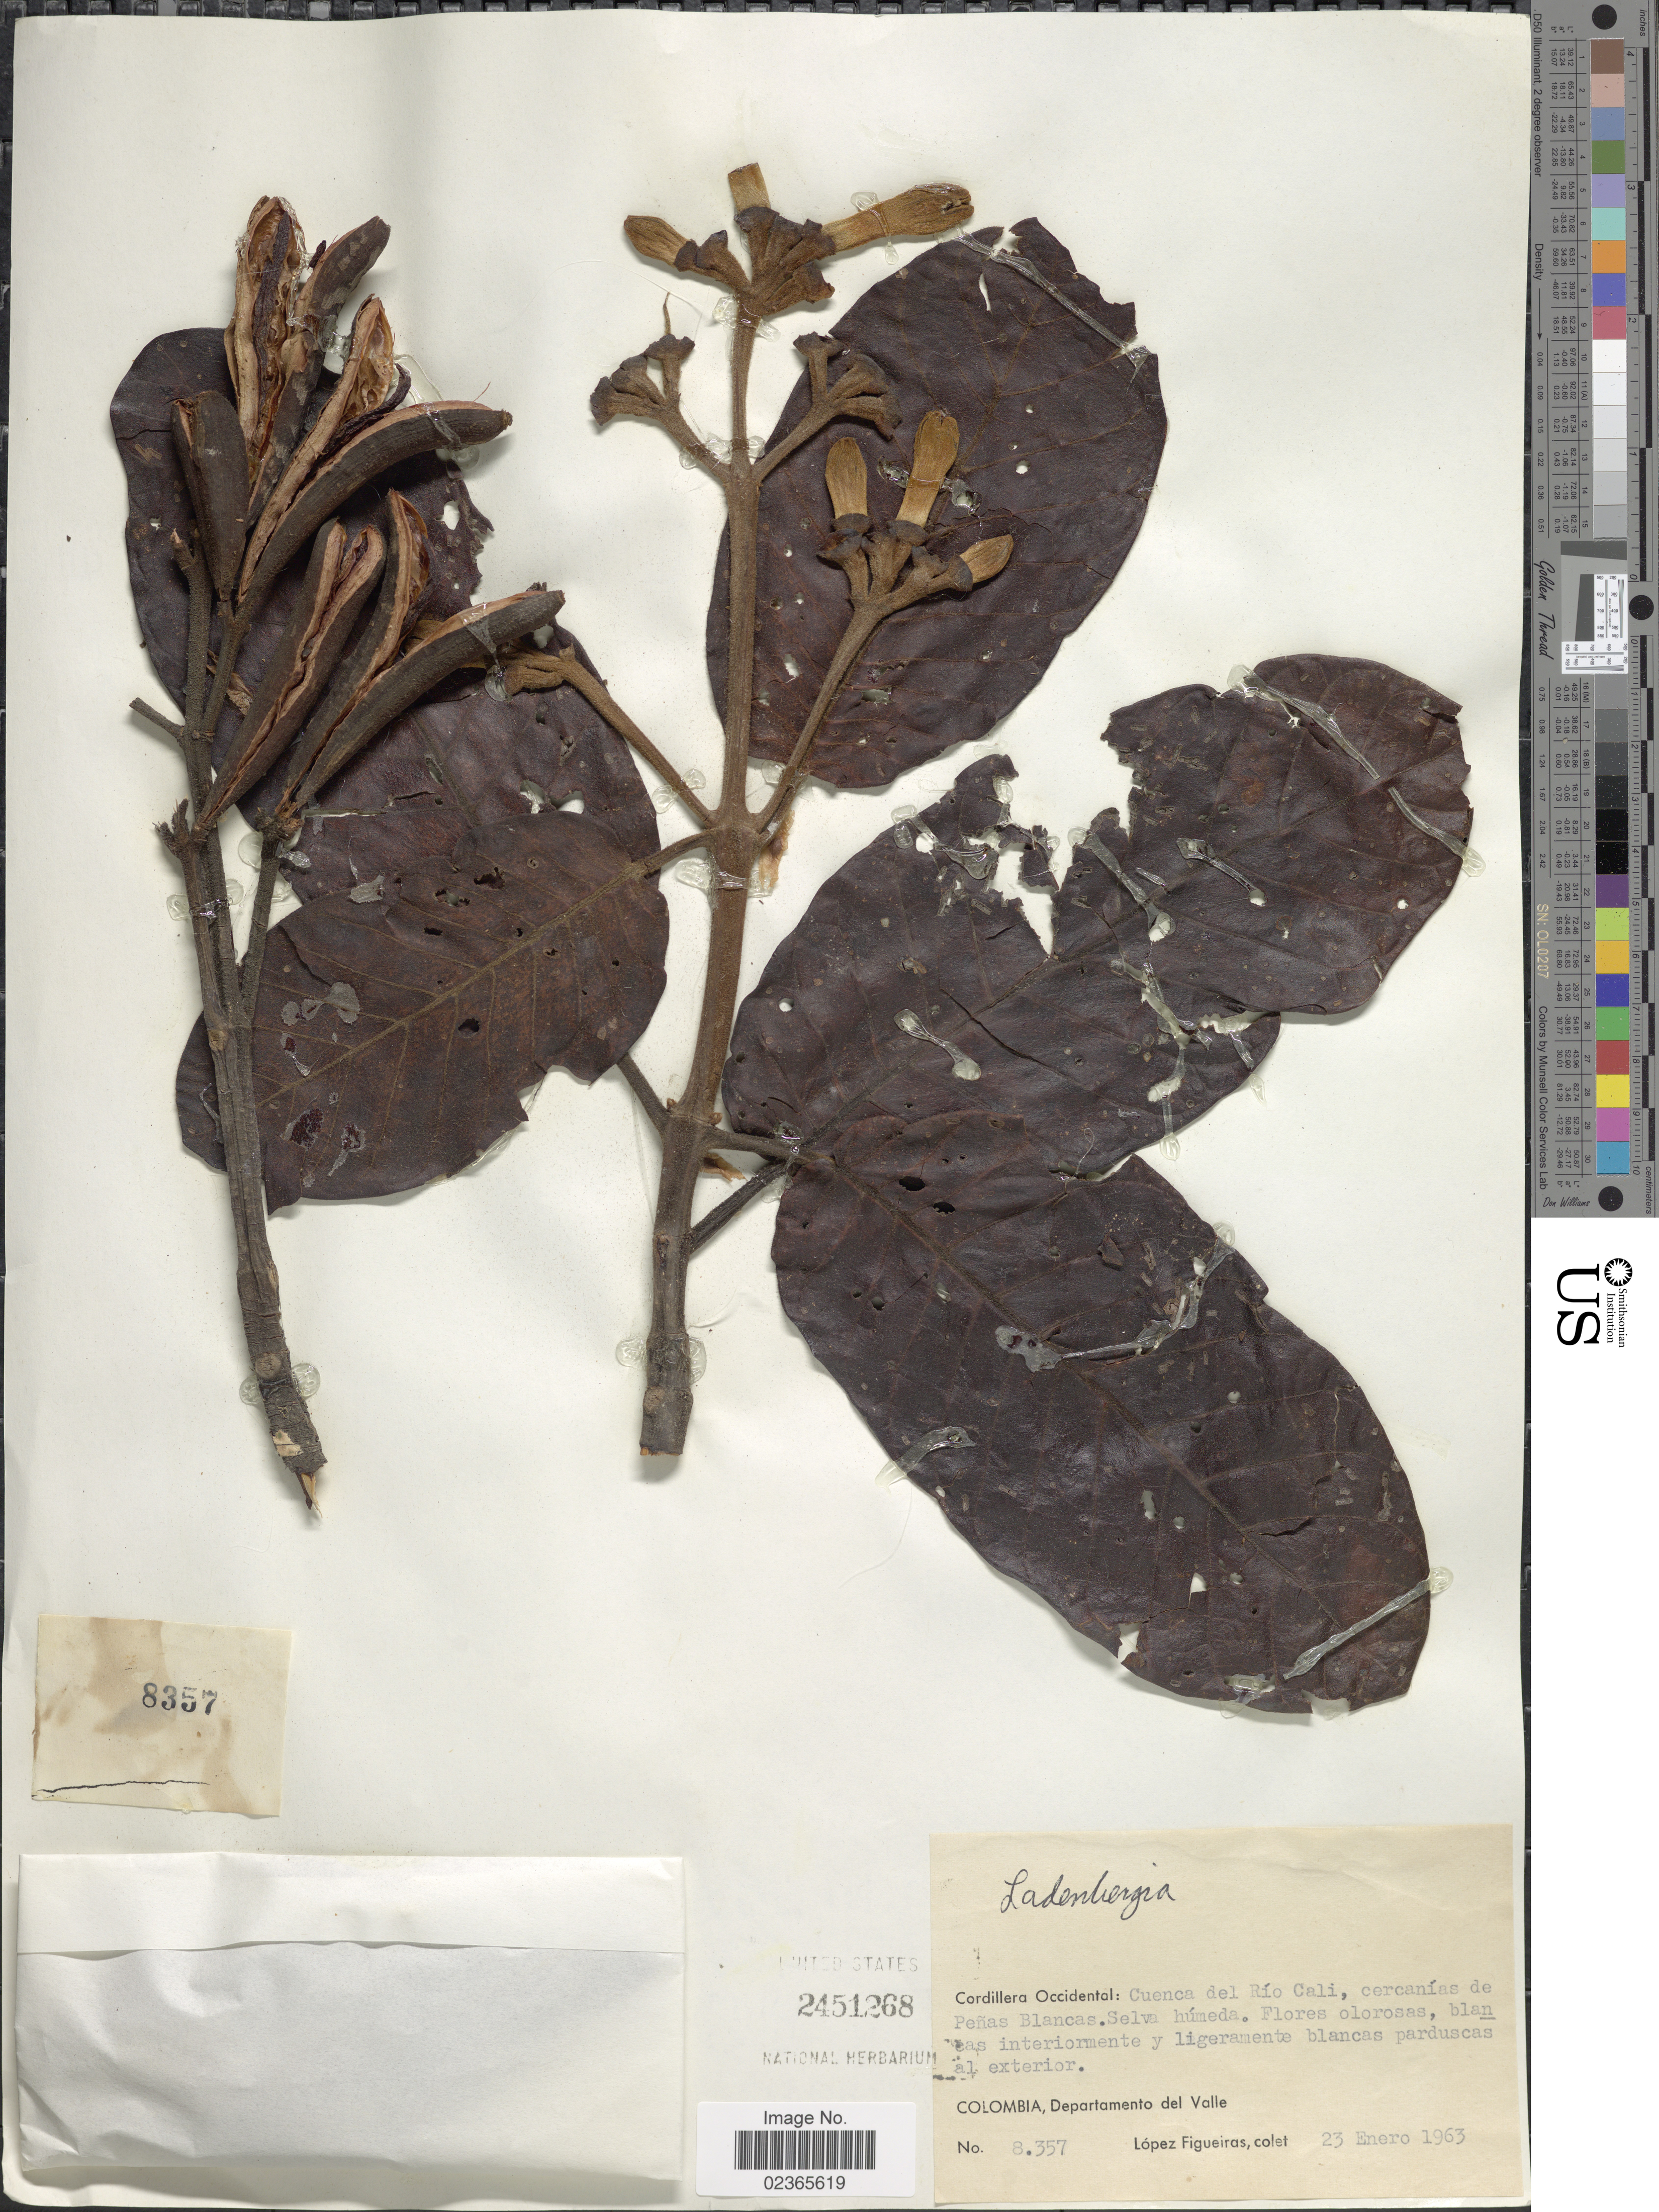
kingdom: Plantae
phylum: Tracheophyta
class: Magnoliopsida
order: Gentianales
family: Rubiaceae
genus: Ladenbergia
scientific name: Ladenbergia sp.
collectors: M. López Figueiras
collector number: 8357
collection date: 1963-01-23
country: Colombia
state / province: Valle del Cauca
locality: Cordillera Occidental: Cuenca del Rio Cali, cercanias de Penas Blancas, Departamento del Valle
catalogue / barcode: US 2451268